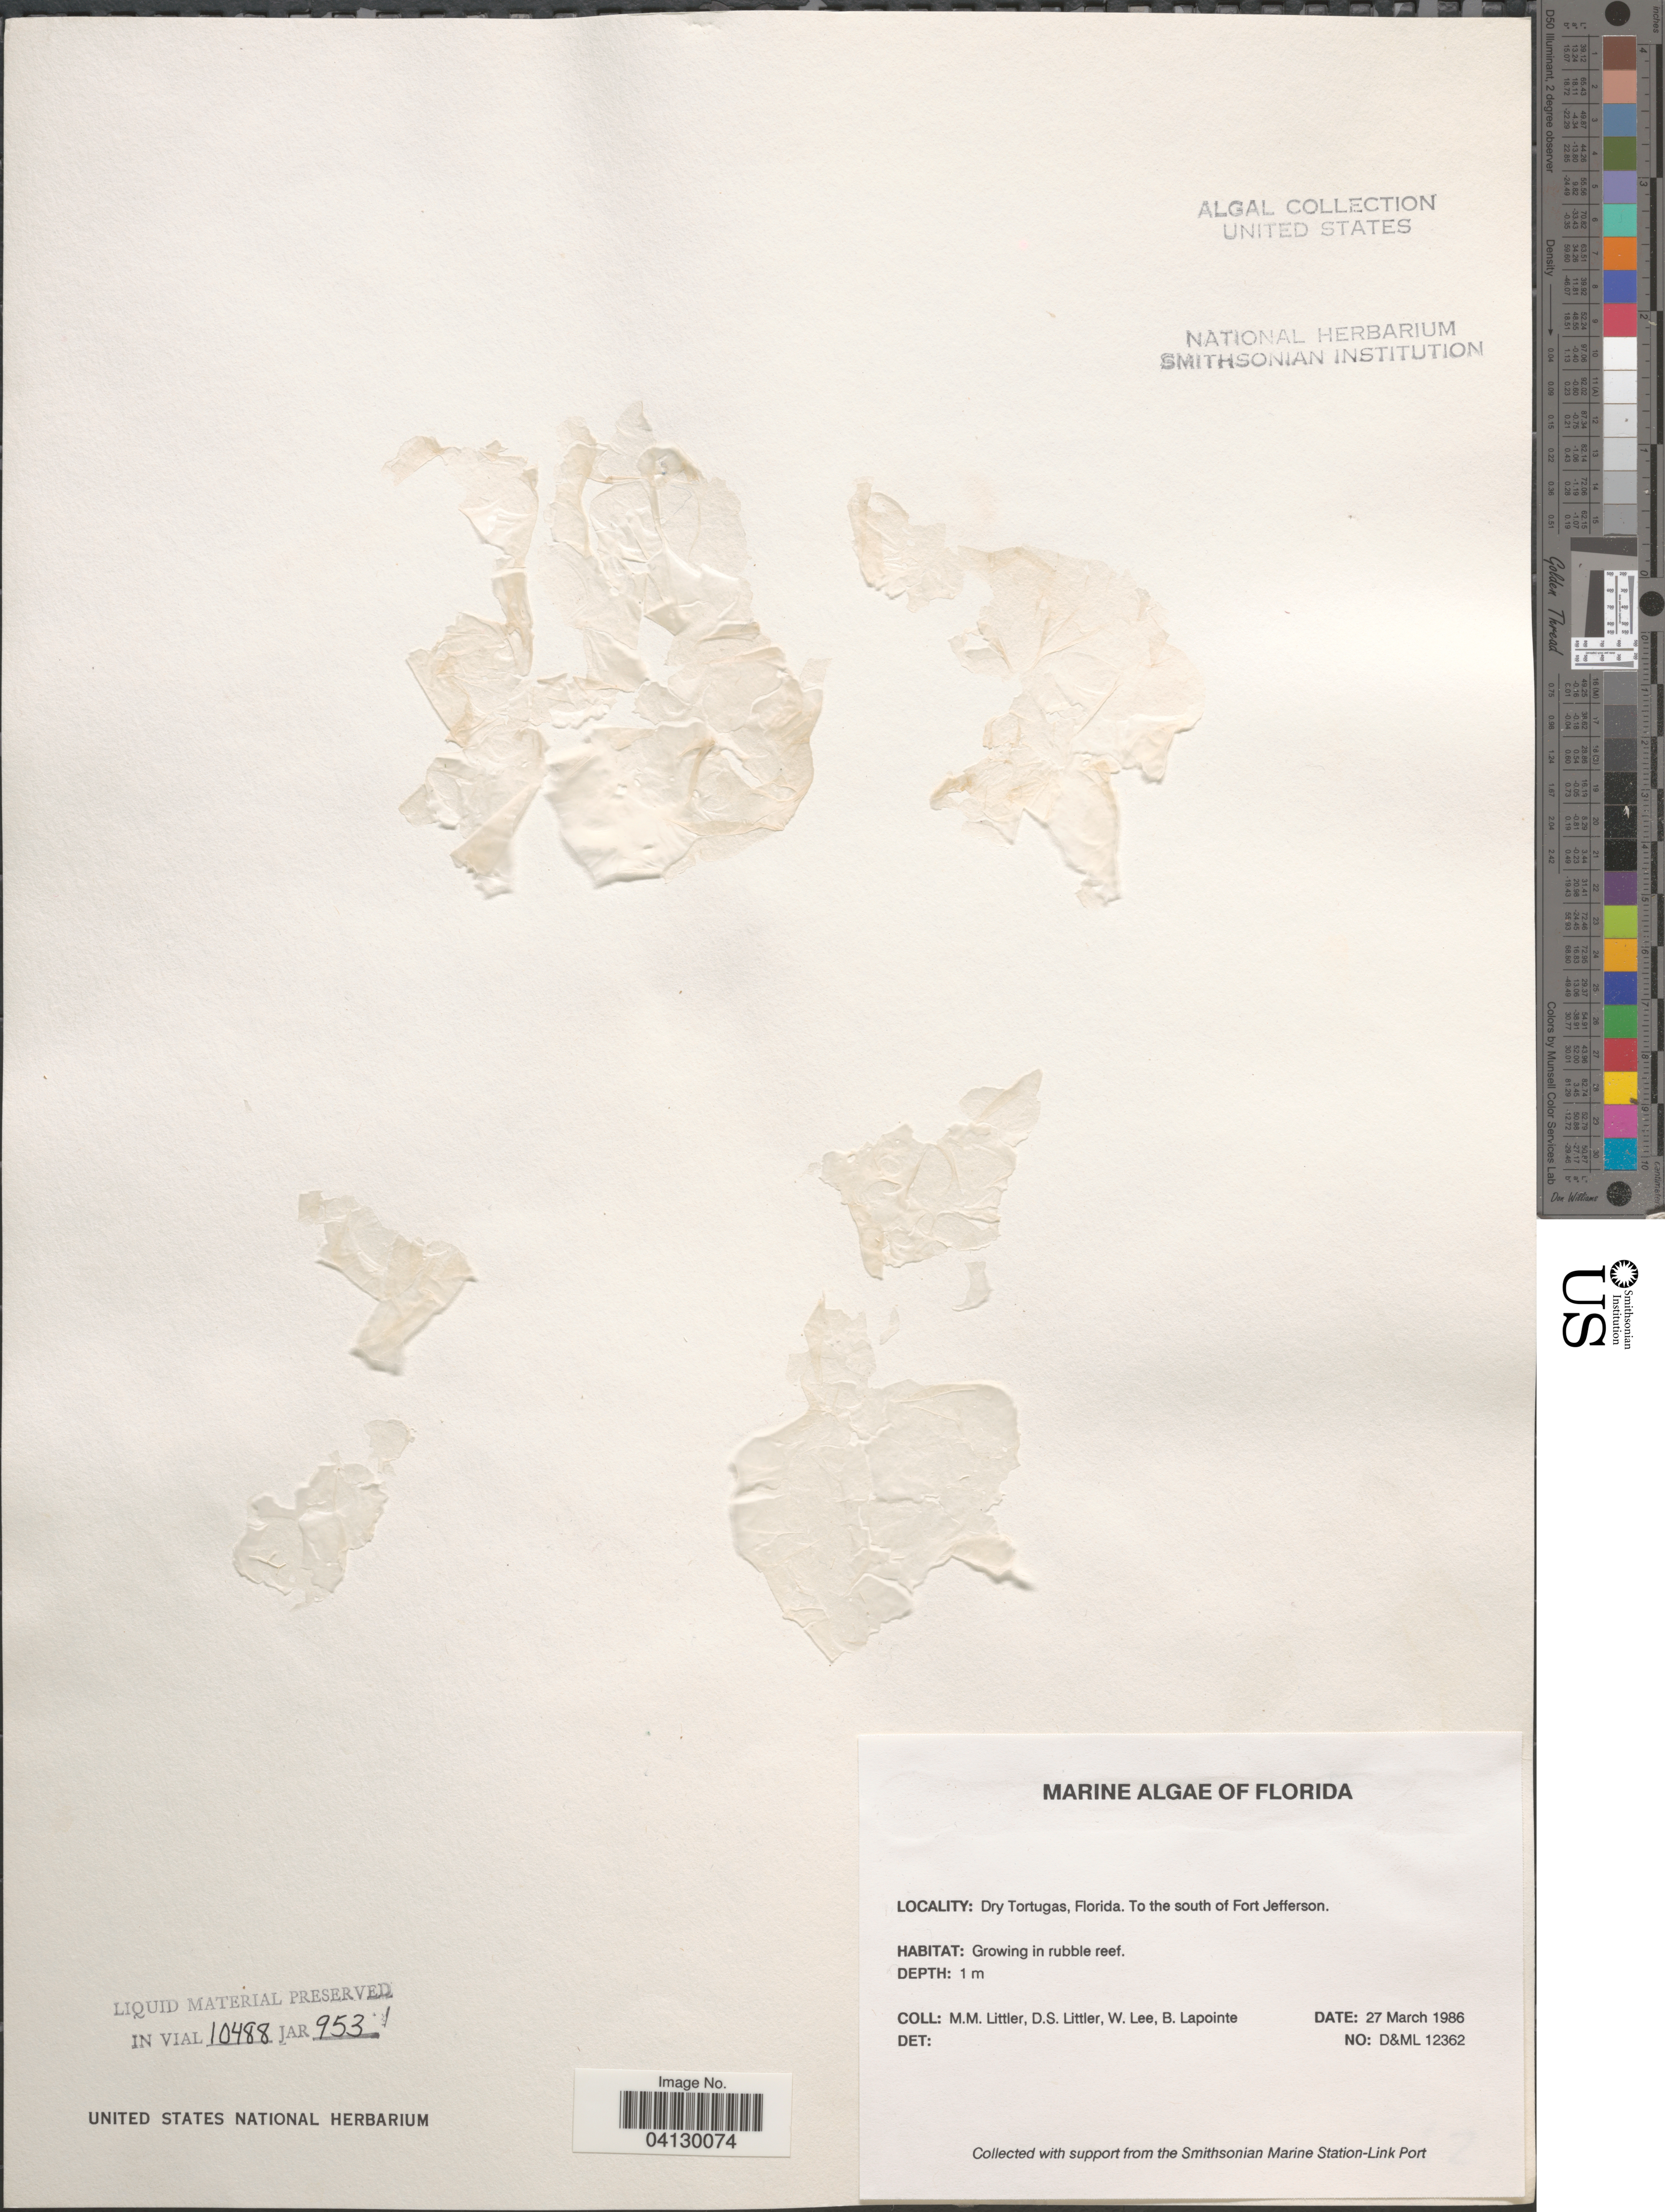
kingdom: Plantae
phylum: Rhodophyta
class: Florideophyceae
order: Corallinales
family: Corallinaceae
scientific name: Crustose Coralline Algae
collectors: D. S. Littler, W. Lee & B. Lapointe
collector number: D&ML 12362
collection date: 1986-03-27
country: United States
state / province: Florida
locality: Dry Tortugas. To the south of Fort Jefferson.